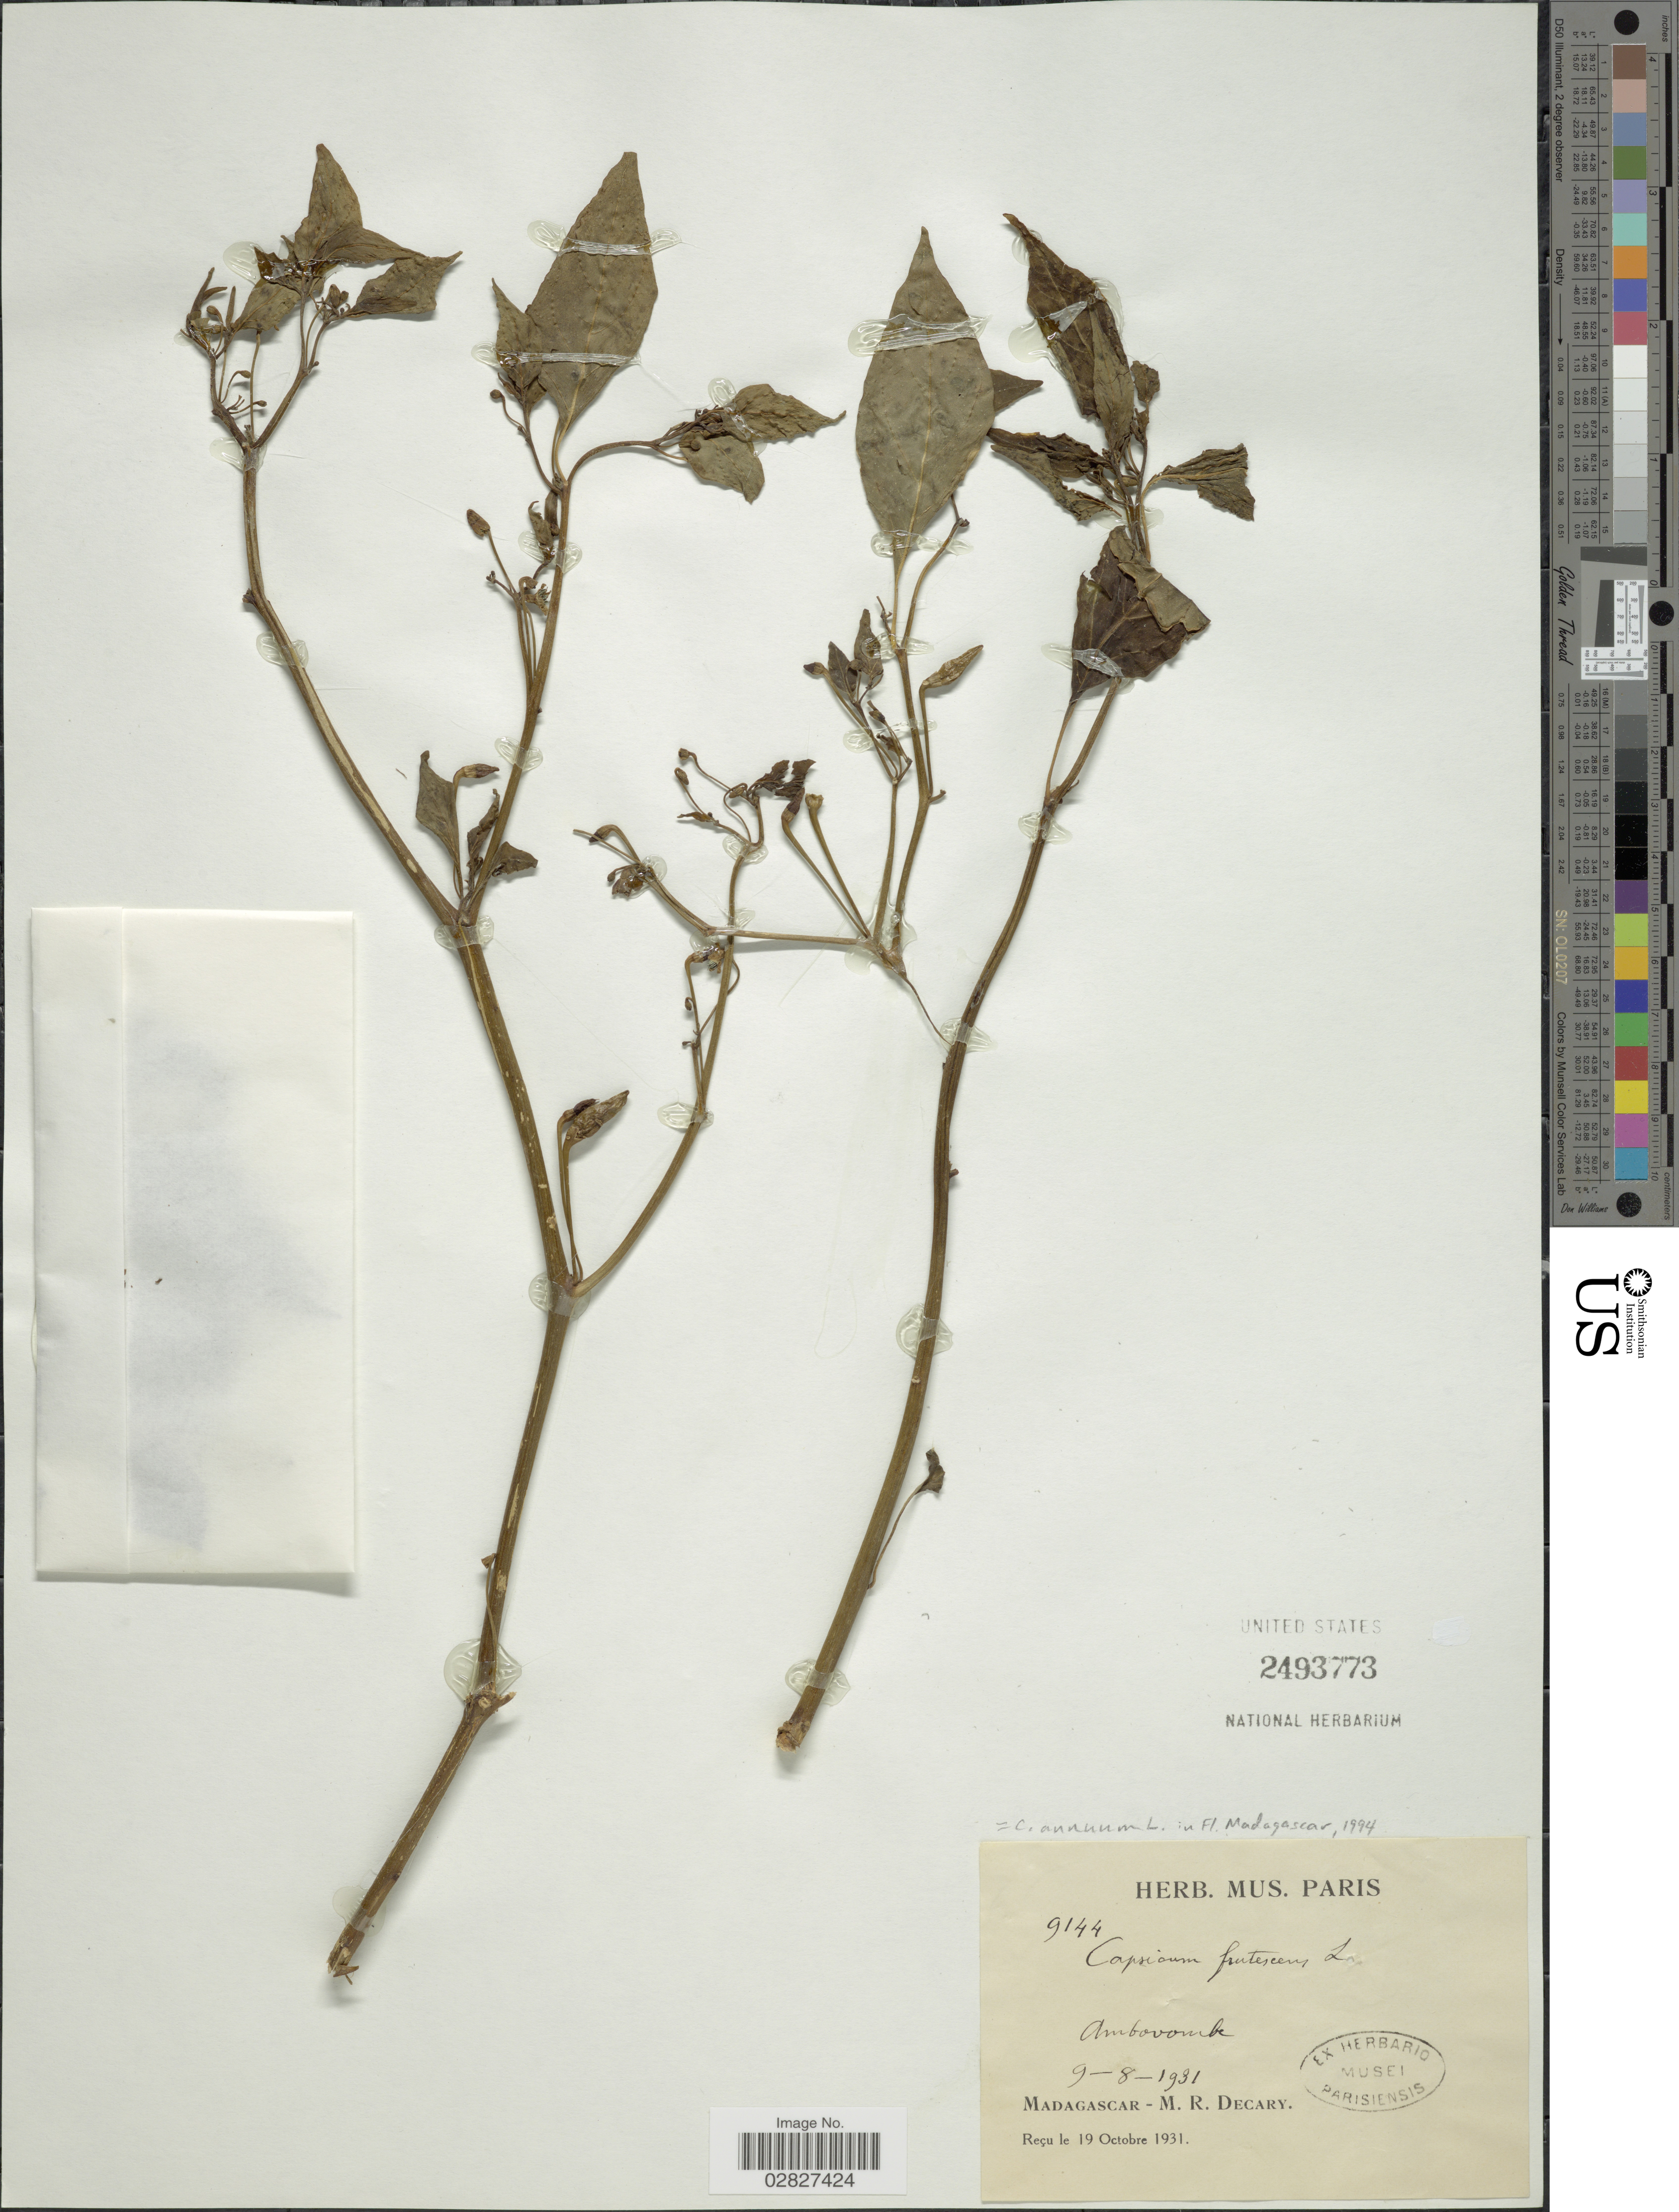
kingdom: Plantae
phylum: Tracheophyta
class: Magnoliopsida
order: Solanales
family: Solanaceae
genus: Capsicum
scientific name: Capsicum frutescens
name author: L.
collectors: R. Decary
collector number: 9144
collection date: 1931-10-19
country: Madagascar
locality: Ambovombe.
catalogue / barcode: US 2493773